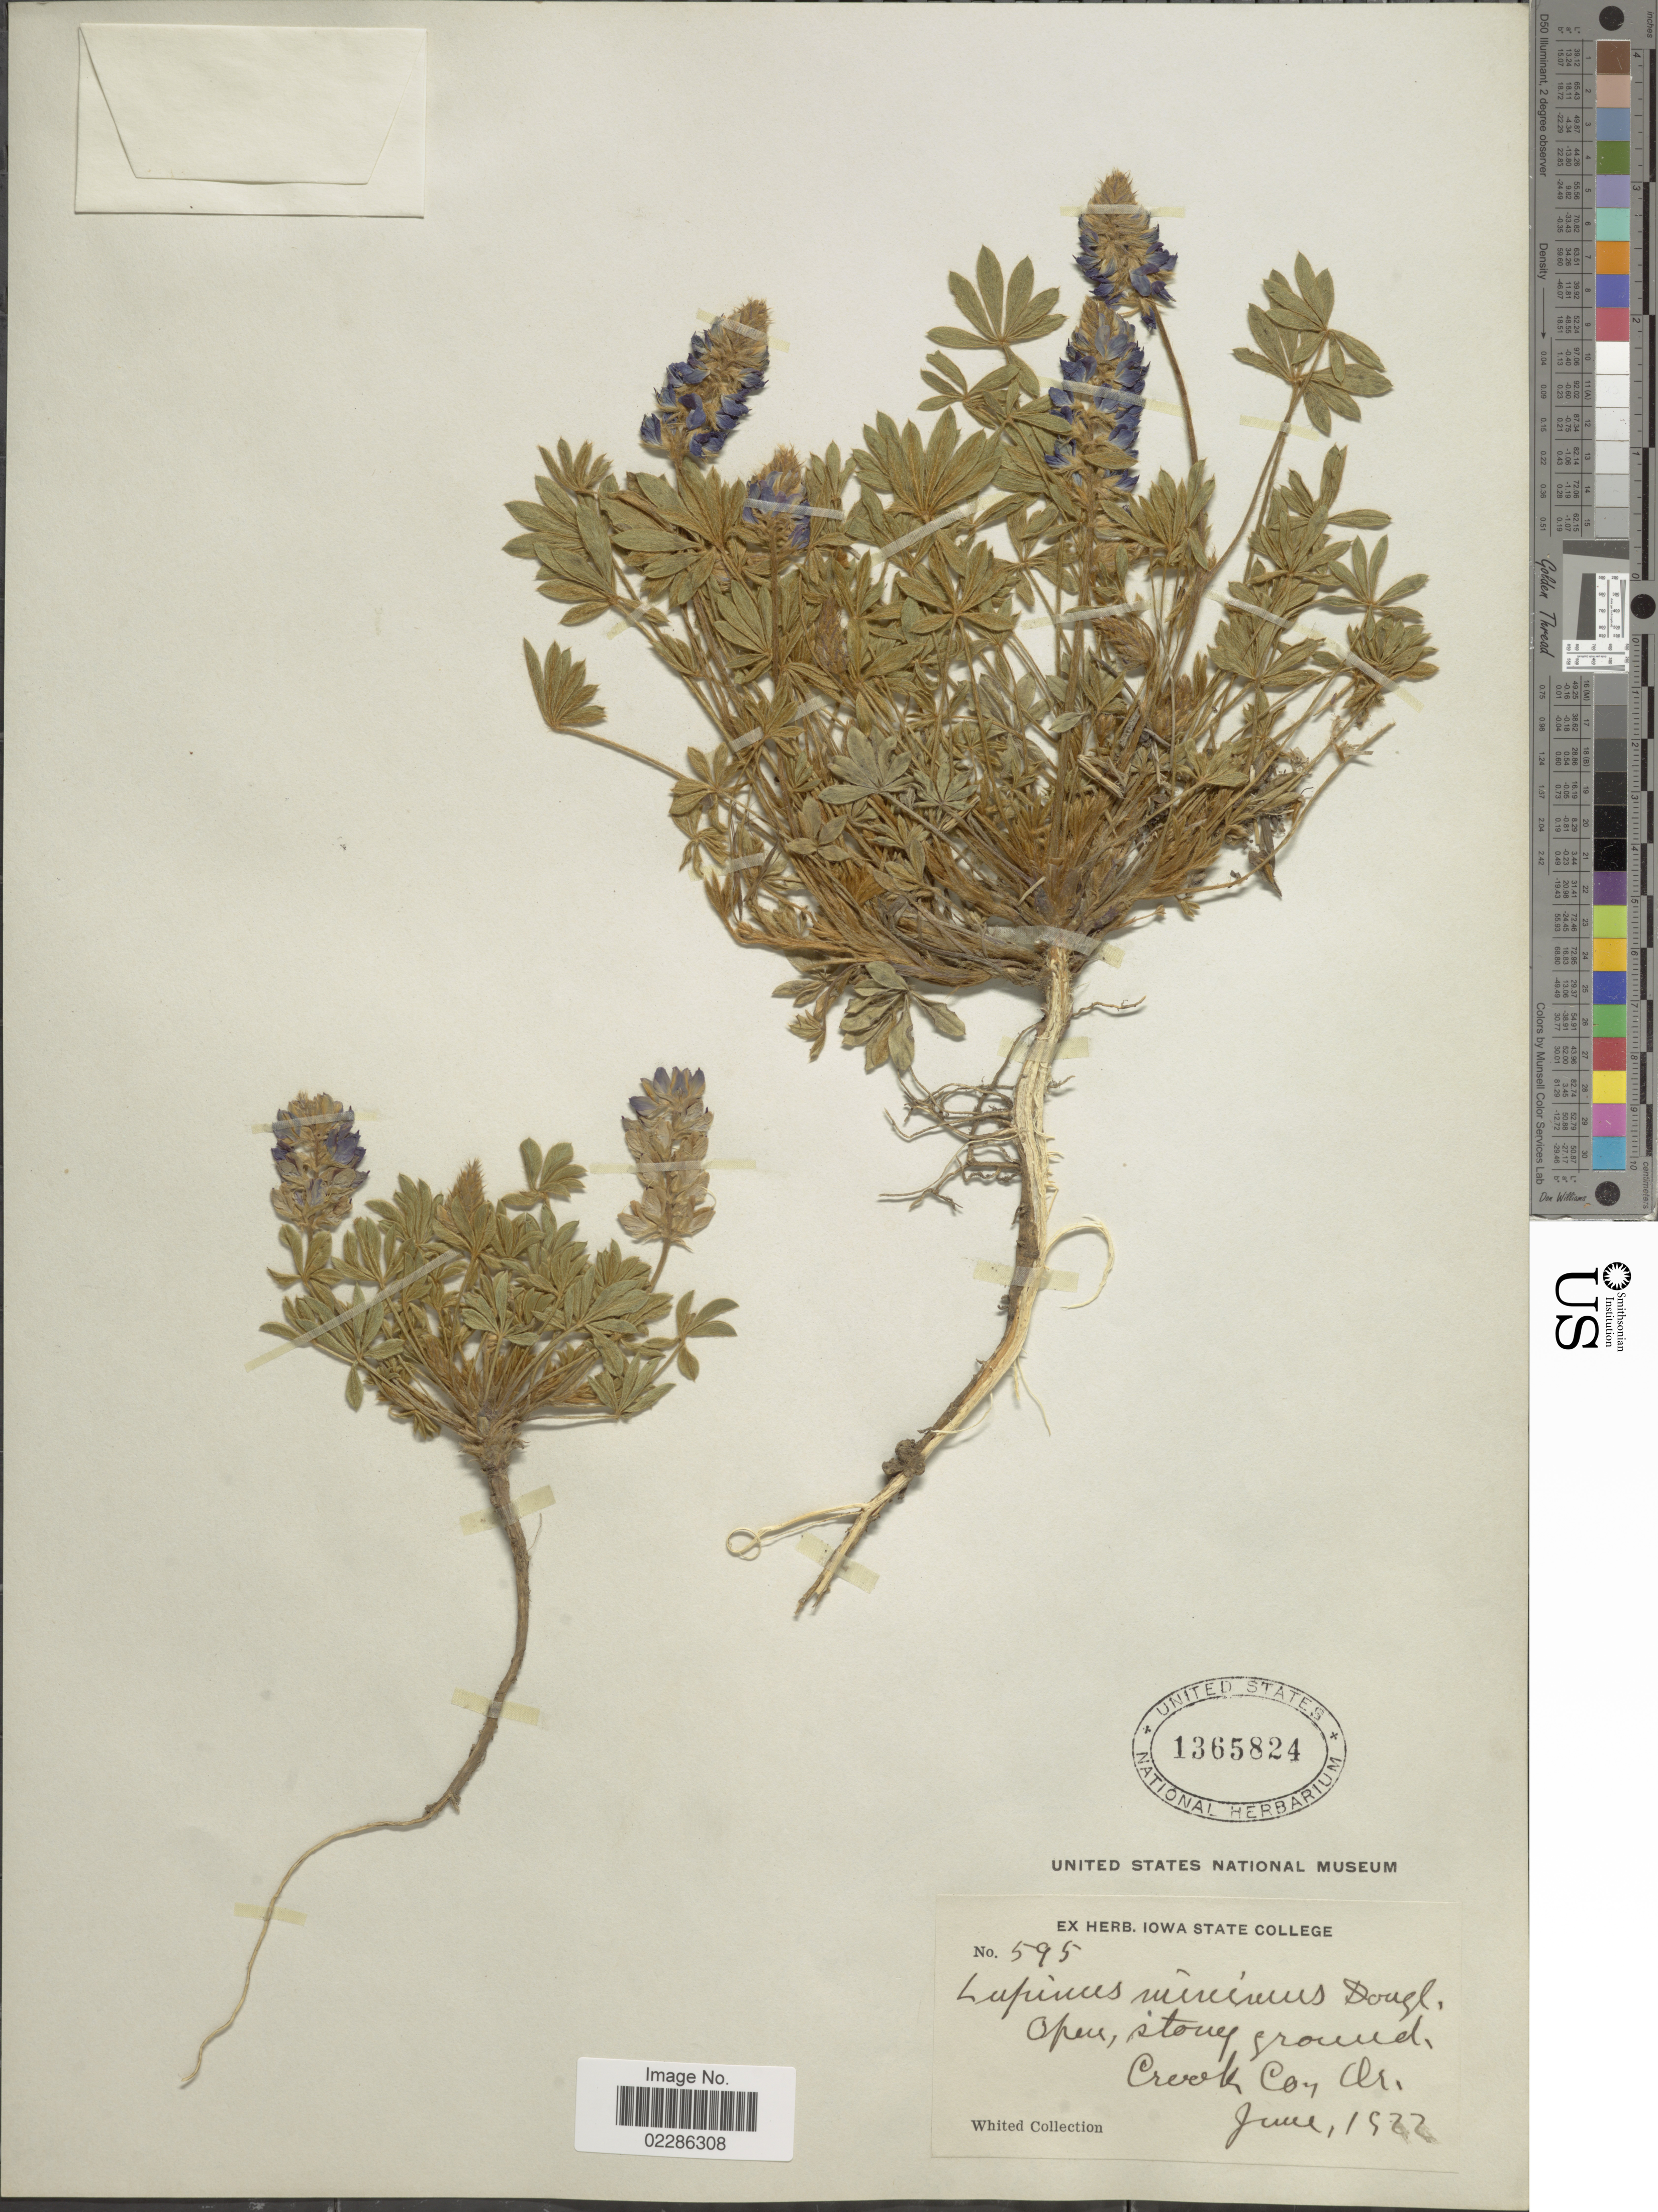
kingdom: Plantae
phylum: Tracheophyta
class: Magnoliopsida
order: Fabales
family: Fabaceae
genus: Lupinus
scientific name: Lupinus minimus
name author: Douglas ex G. Don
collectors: Whited Collection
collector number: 595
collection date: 1922-06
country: United States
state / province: Oregon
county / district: Crook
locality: Open, stony ground, Crook Co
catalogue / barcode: US 1365824